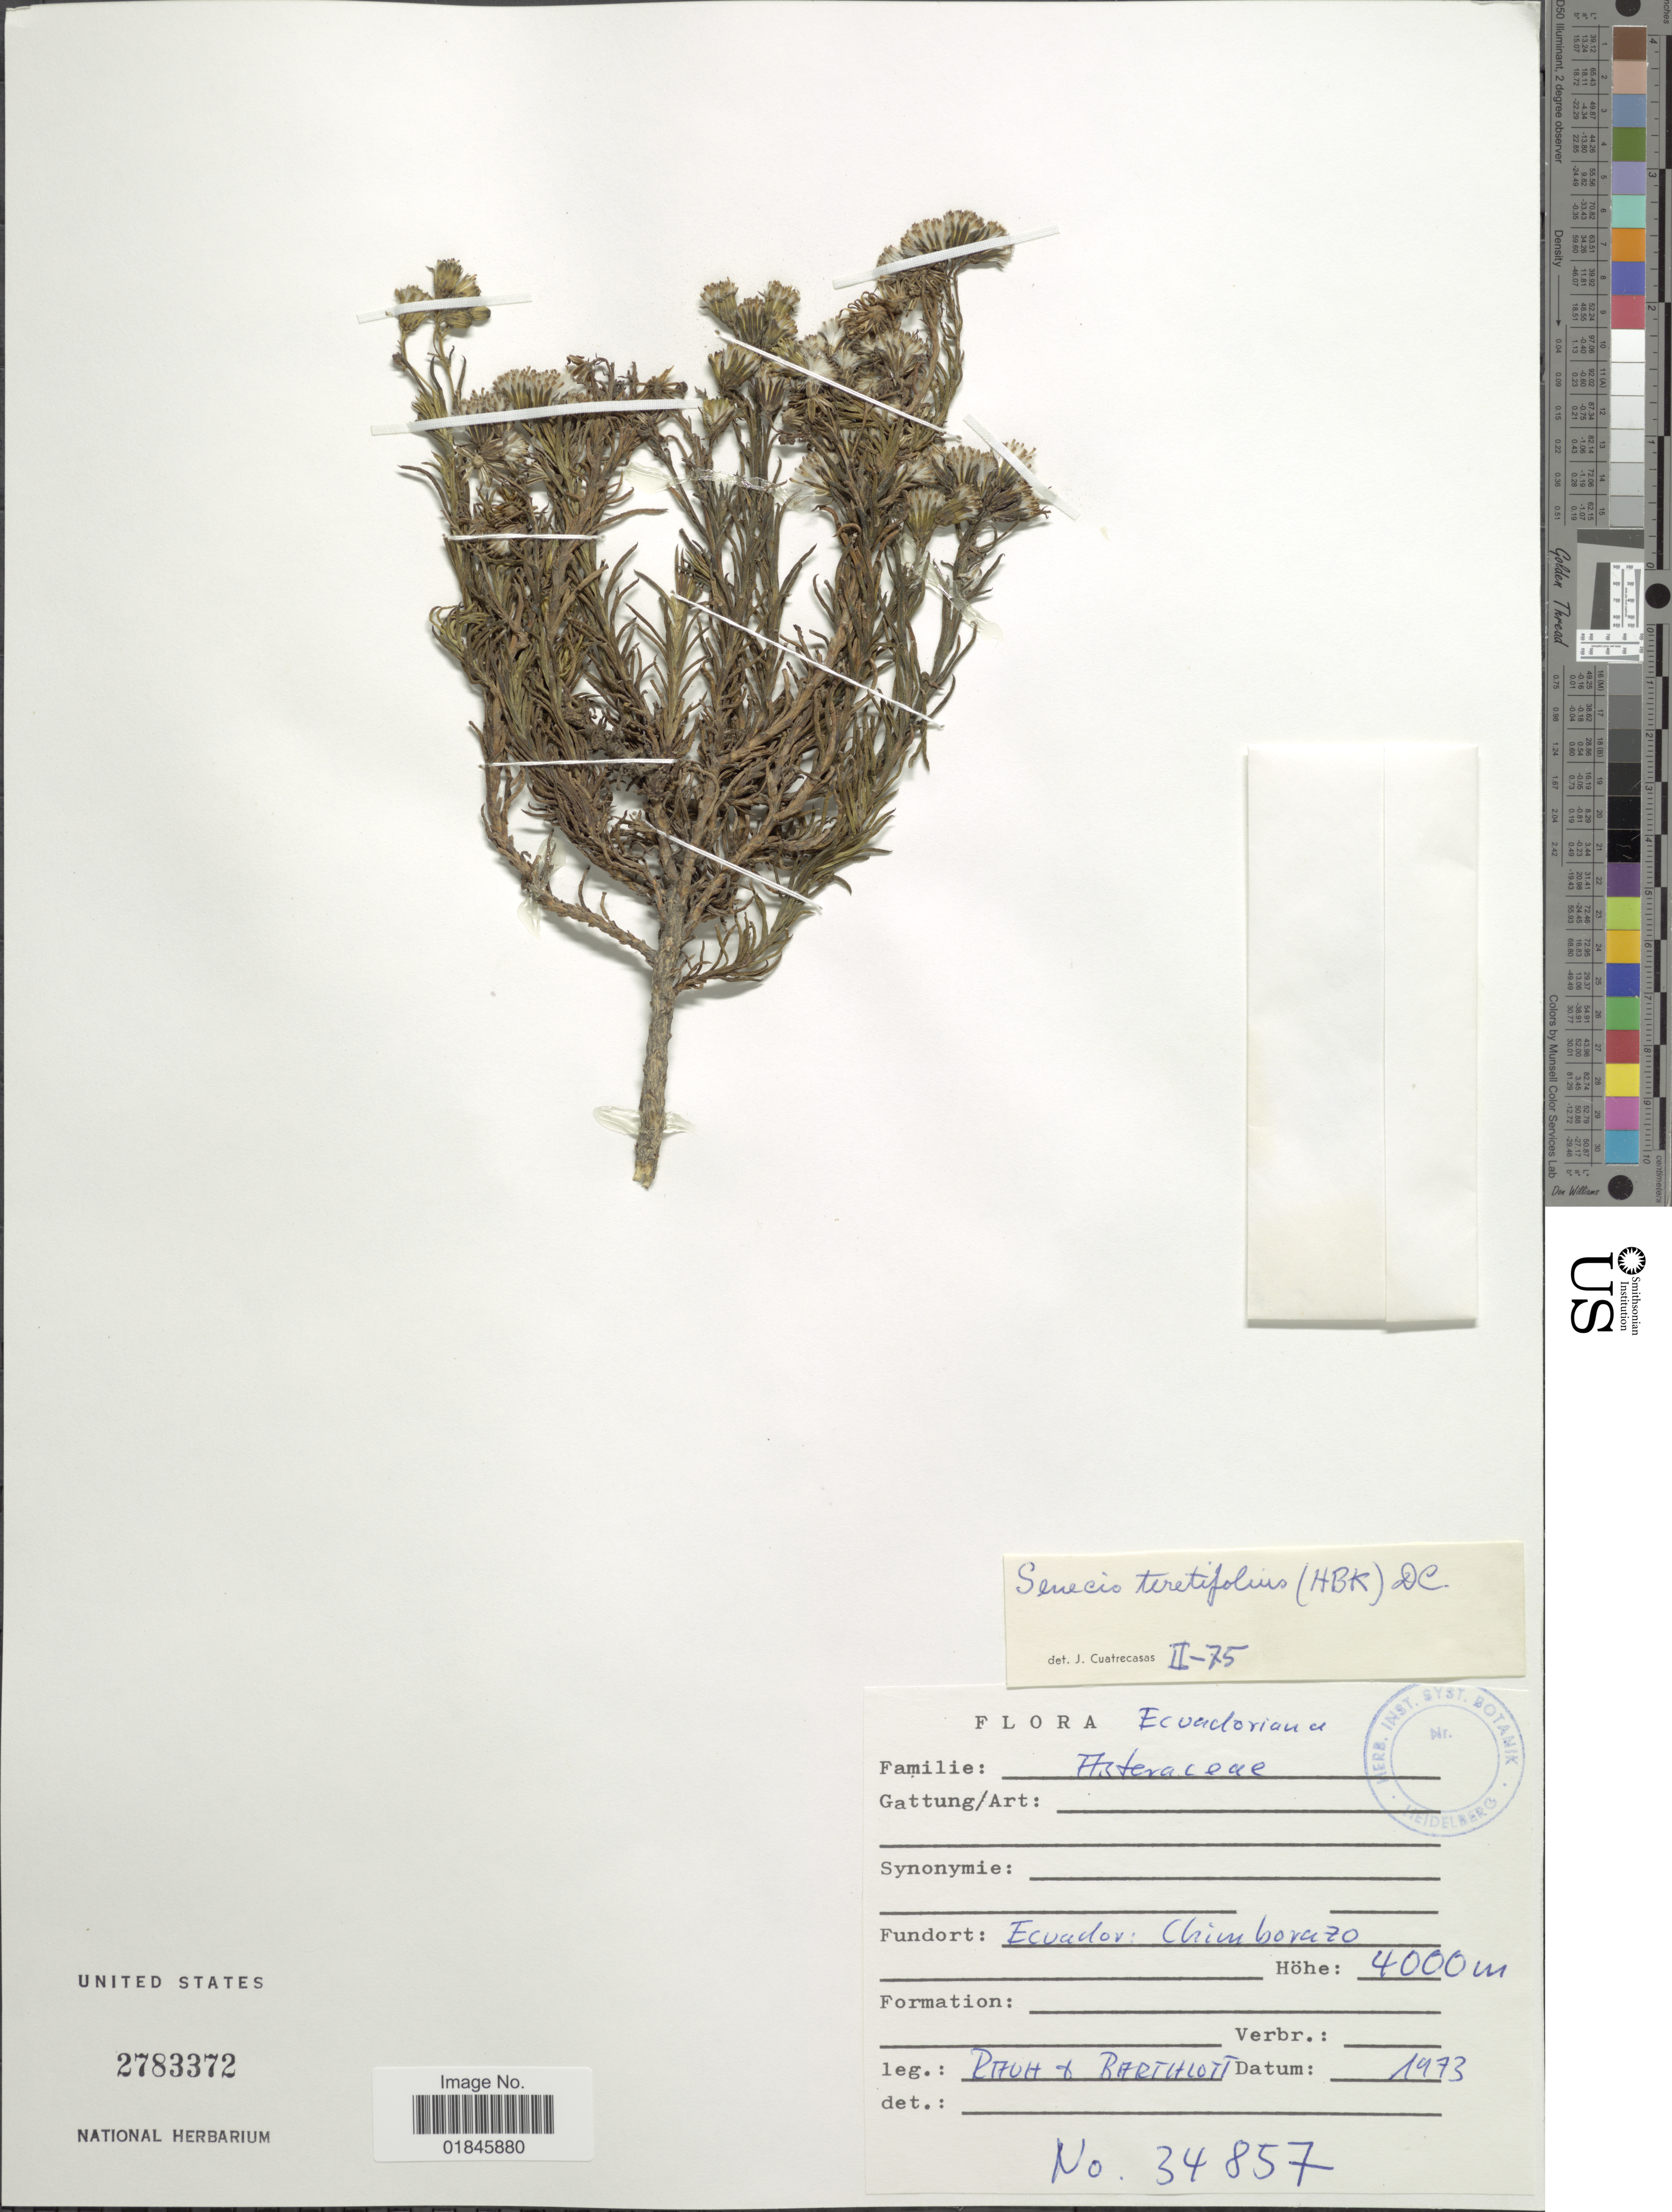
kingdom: Plantae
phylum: Tracheophyta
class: Magnoliopsida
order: Asterales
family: Asteraceae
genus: Pentacalia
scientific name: Pentacalia teretifolia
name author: (Kunth) Cuatrec.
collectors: Raoh & Barthlott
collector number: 34857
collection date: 1973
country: Ecuador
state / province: Chimborazo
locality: Ecuador: Chimborazo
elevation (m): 4000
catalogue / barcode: US 2783372